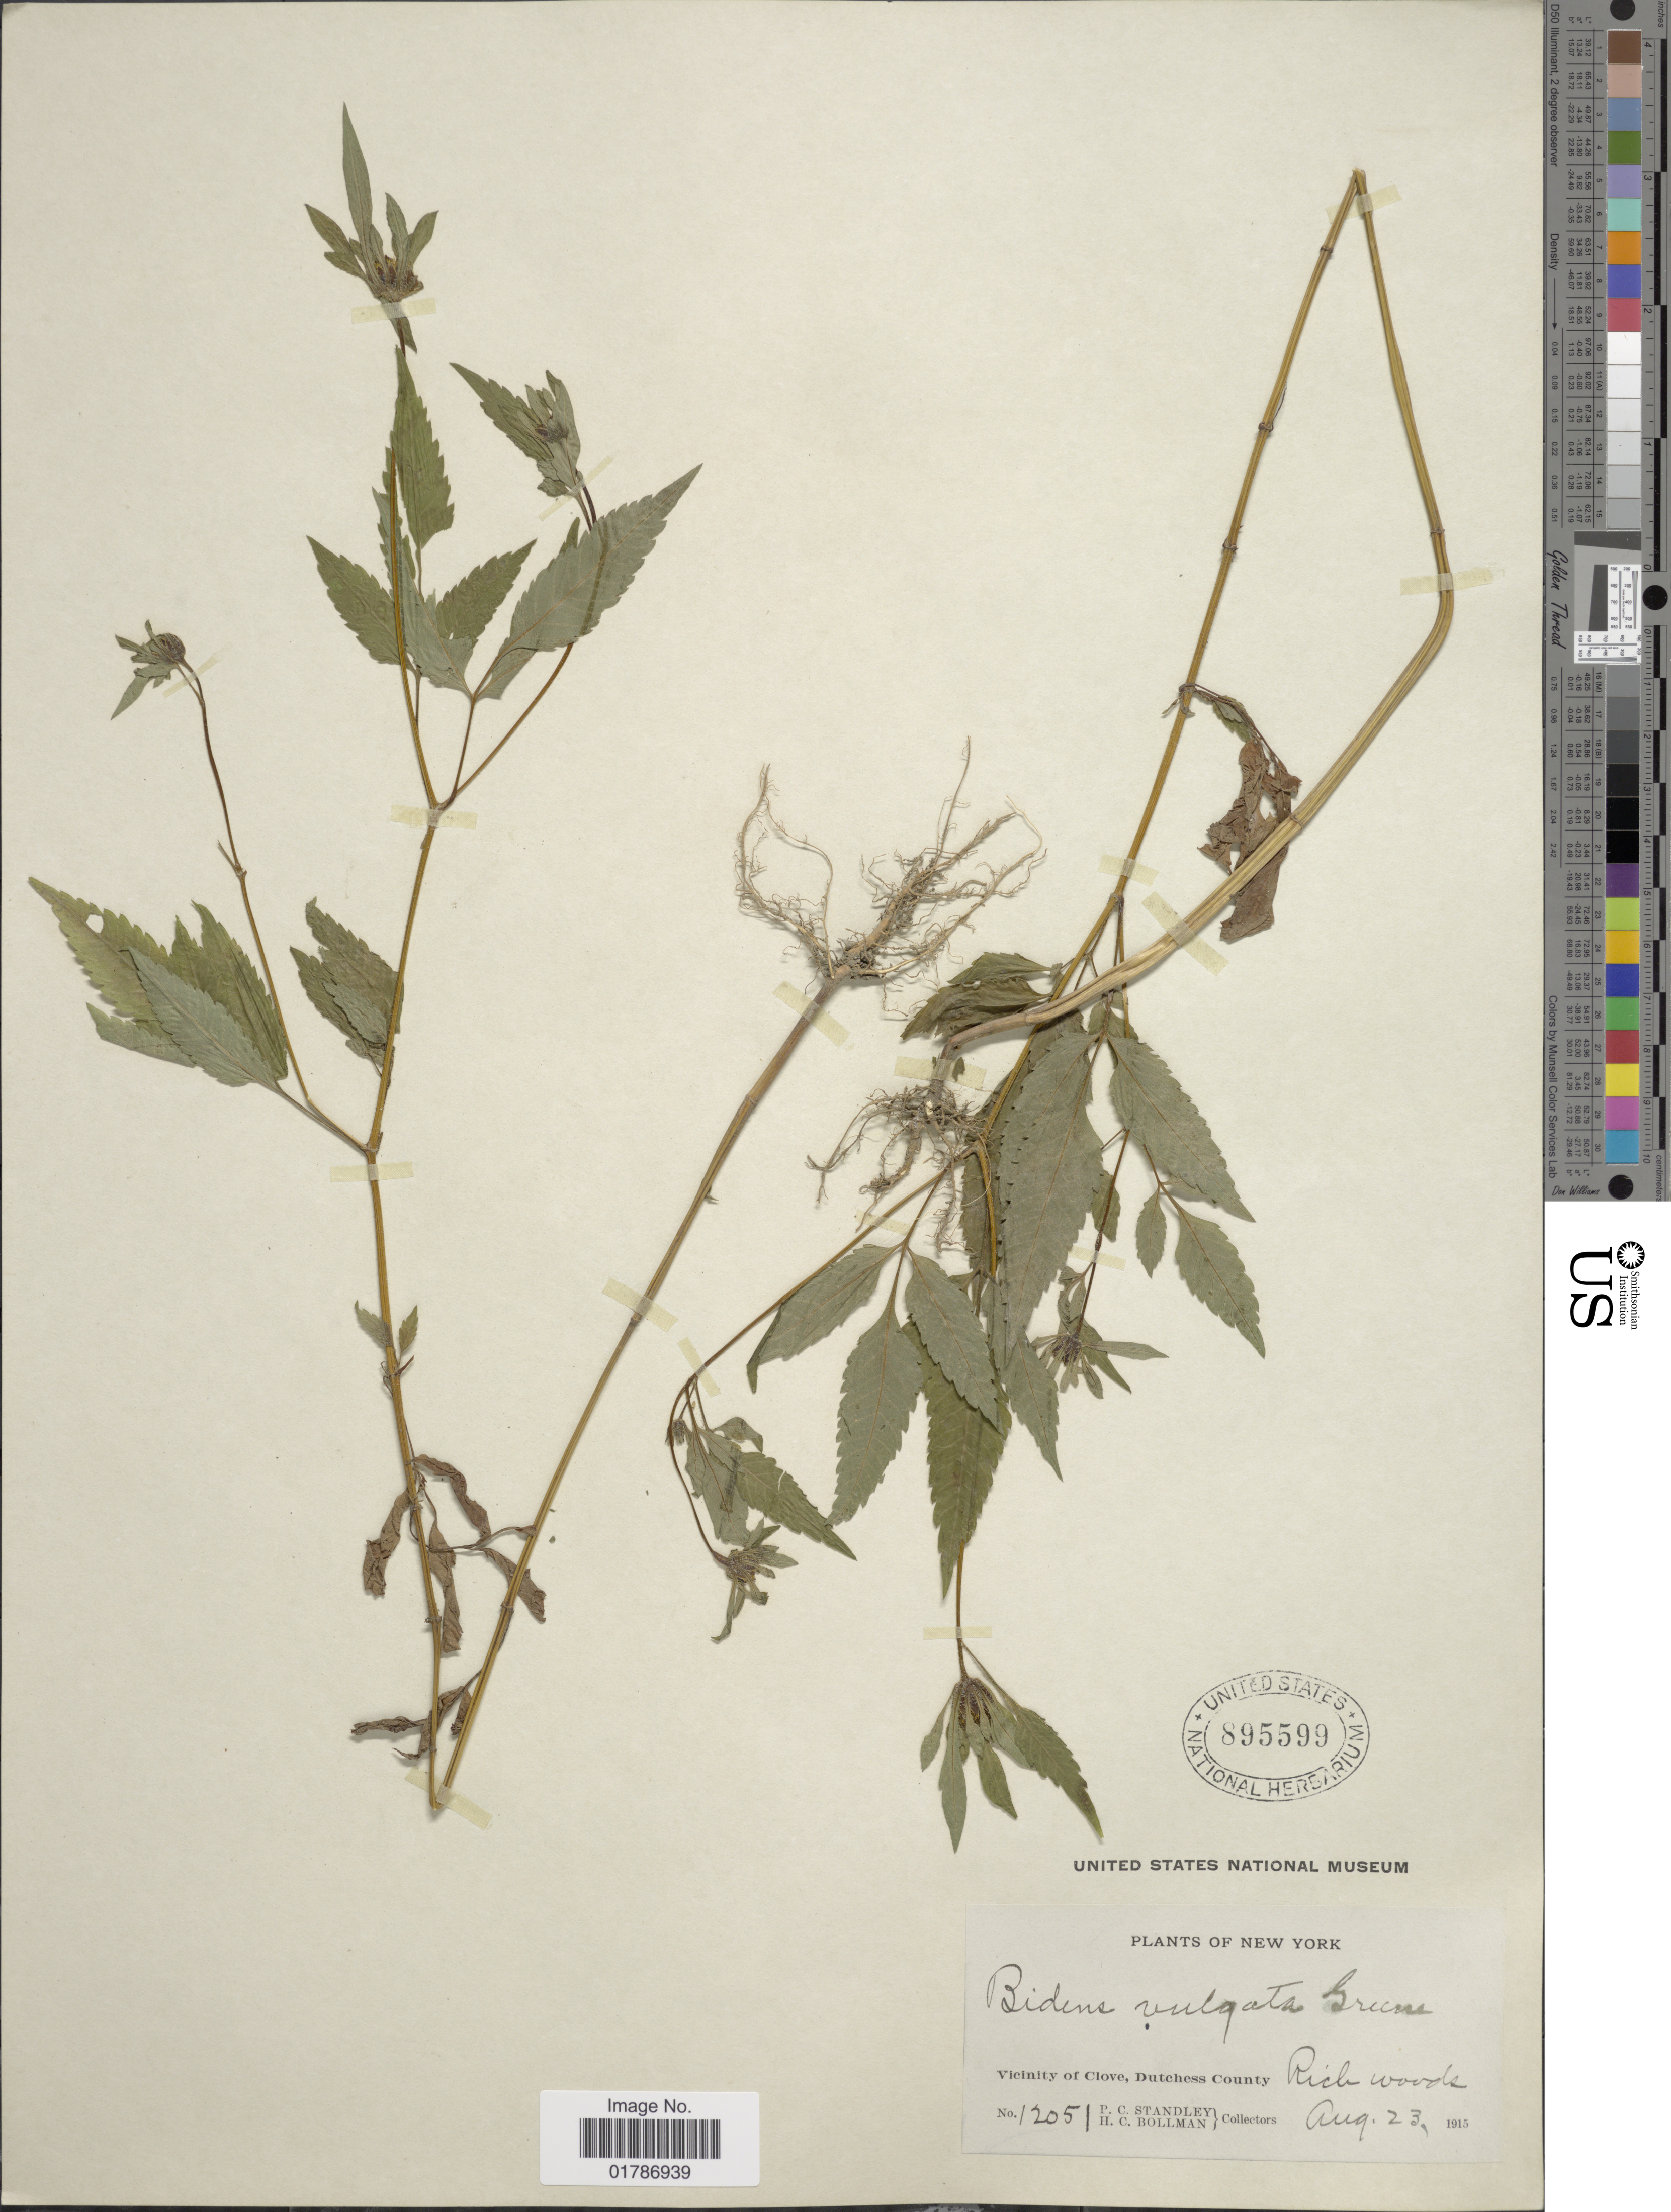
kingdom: Plantae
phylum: Tracheophyta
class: Magnoliopsida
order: Asterales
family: Asteraceae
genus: Bidens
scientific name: Bidens vulgata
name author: Greene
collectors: P. C. Standley & H. C. Bollman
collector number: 12051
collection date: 1915-08-23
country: United States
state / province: New York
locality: Vicinity of Clove, Dutchess County, Rich woods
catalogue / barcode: US 895599